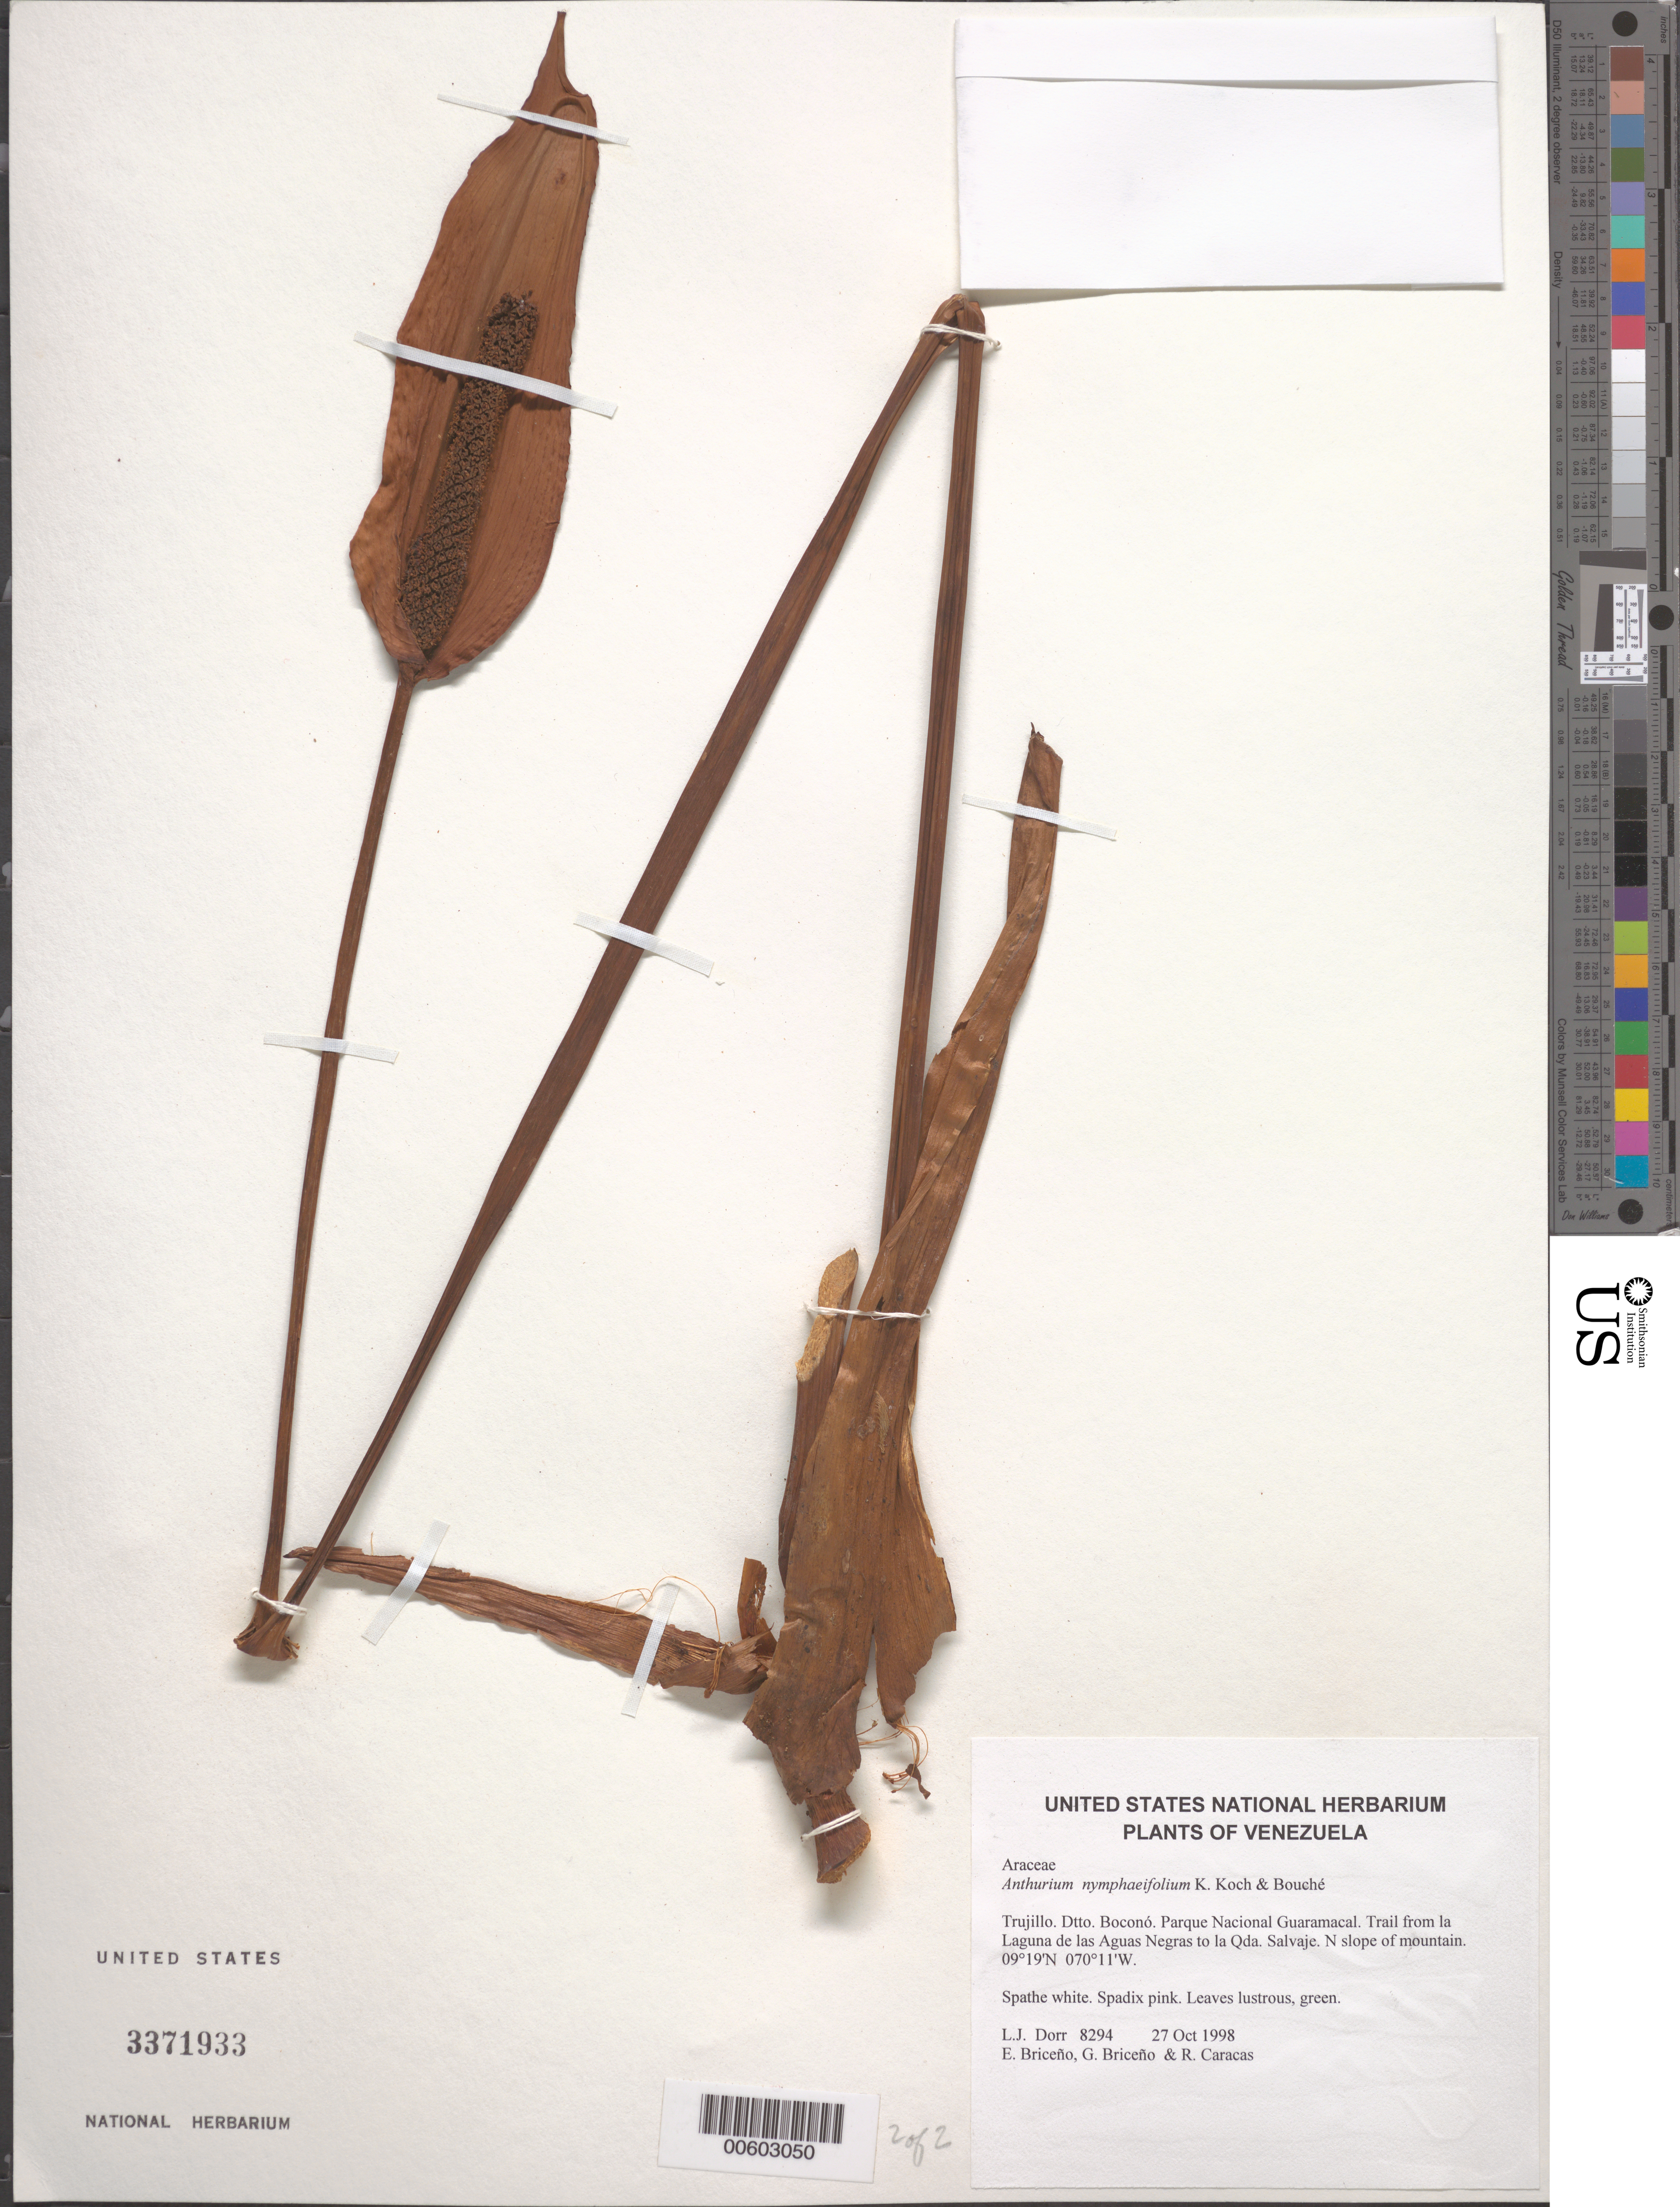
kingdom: Plantae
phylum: Tracheophyta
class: Liliopsida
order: Alismatales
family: Araceae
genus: Anthurium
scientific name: Anthurium nymphaeifolium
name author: K. Koch & C.D. Bouché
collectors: L. J. Dorr, E. Briceño, G. Briceño & R. Caracas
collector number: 8294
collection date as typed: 27 Oct 1998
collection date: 1998-10-27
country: Venezuela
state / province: Trujillo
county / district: Boconó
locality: Parque Nacional Guaramacal. Trail from la Laguna de las Aguas Negras to la Qda. Salvaje. N slope of mountain.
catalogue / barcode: US 3371933